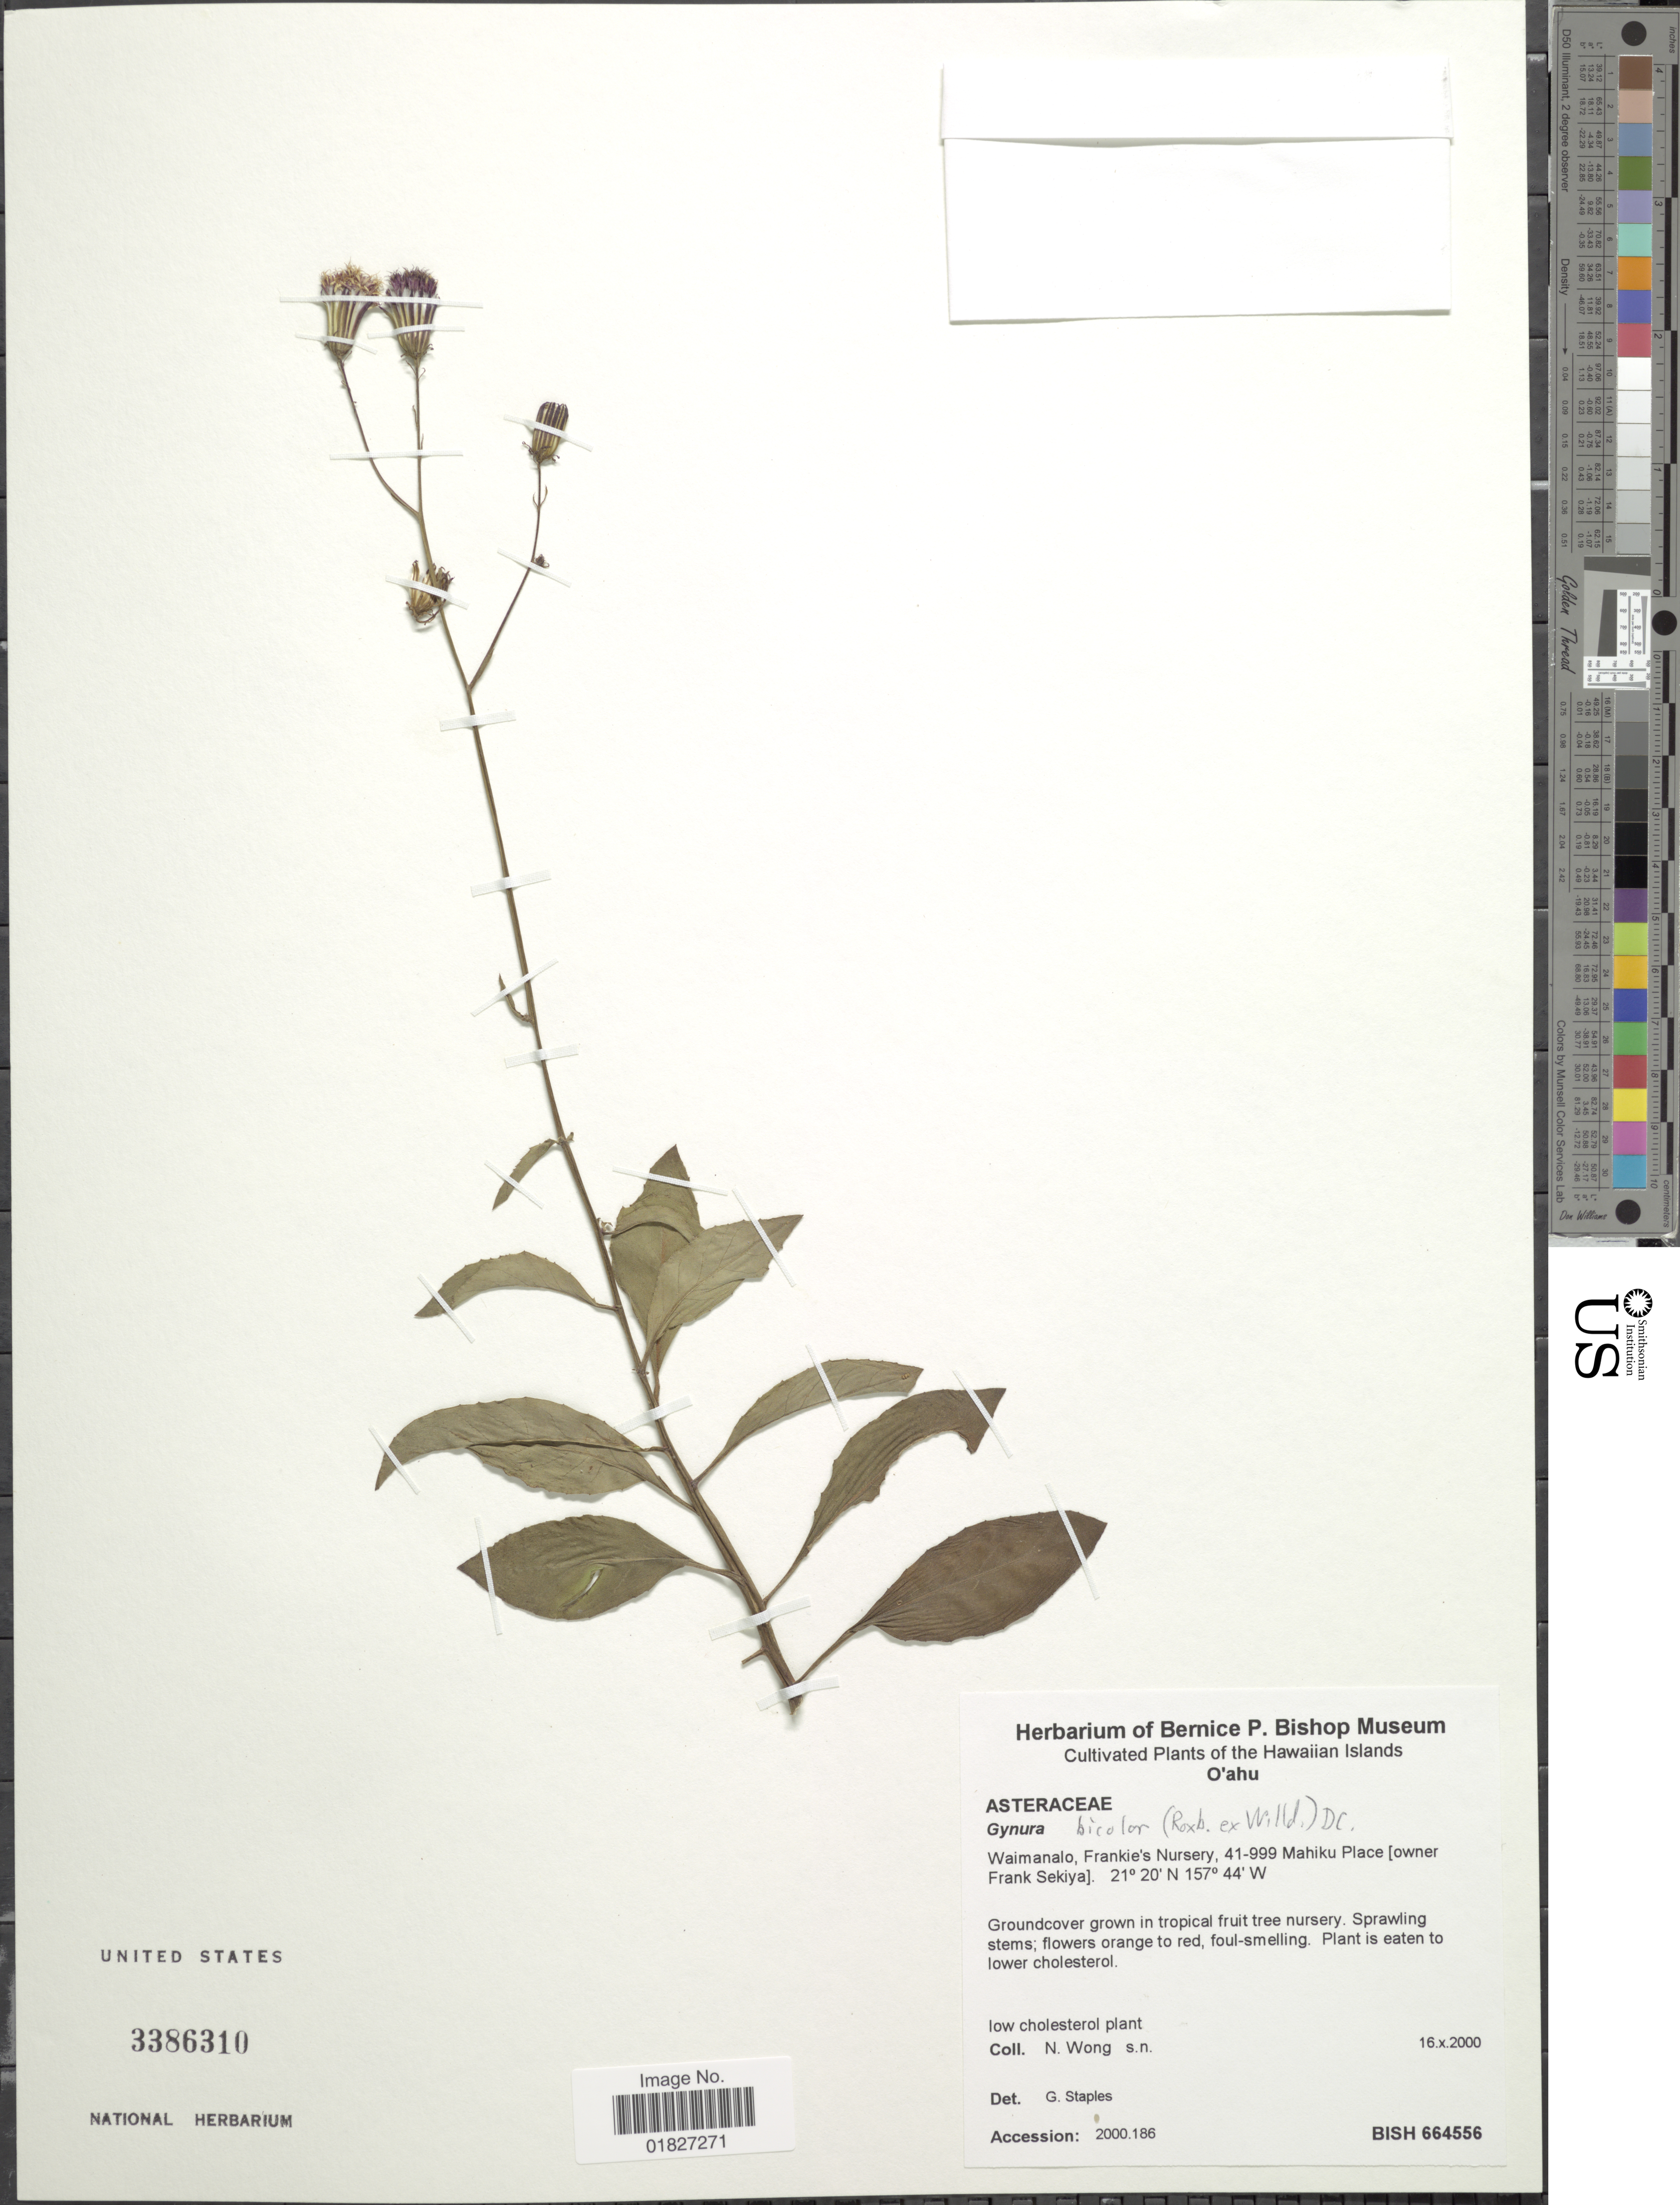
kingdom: Plantae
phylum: Tracheophyta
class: Magnoliopsida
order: Asterales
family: Asteraceae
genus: Gynura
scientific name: Gynura bicolor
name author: DC.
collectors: N. Wong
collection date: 2000-10-16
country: United States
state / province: Hawaii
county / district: Honolulu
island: Oahu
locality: Waimanalo, Frankie's Nursery, 41-999 Mahiku Place (owner Frank Sekiya)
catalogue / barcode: US 3386310